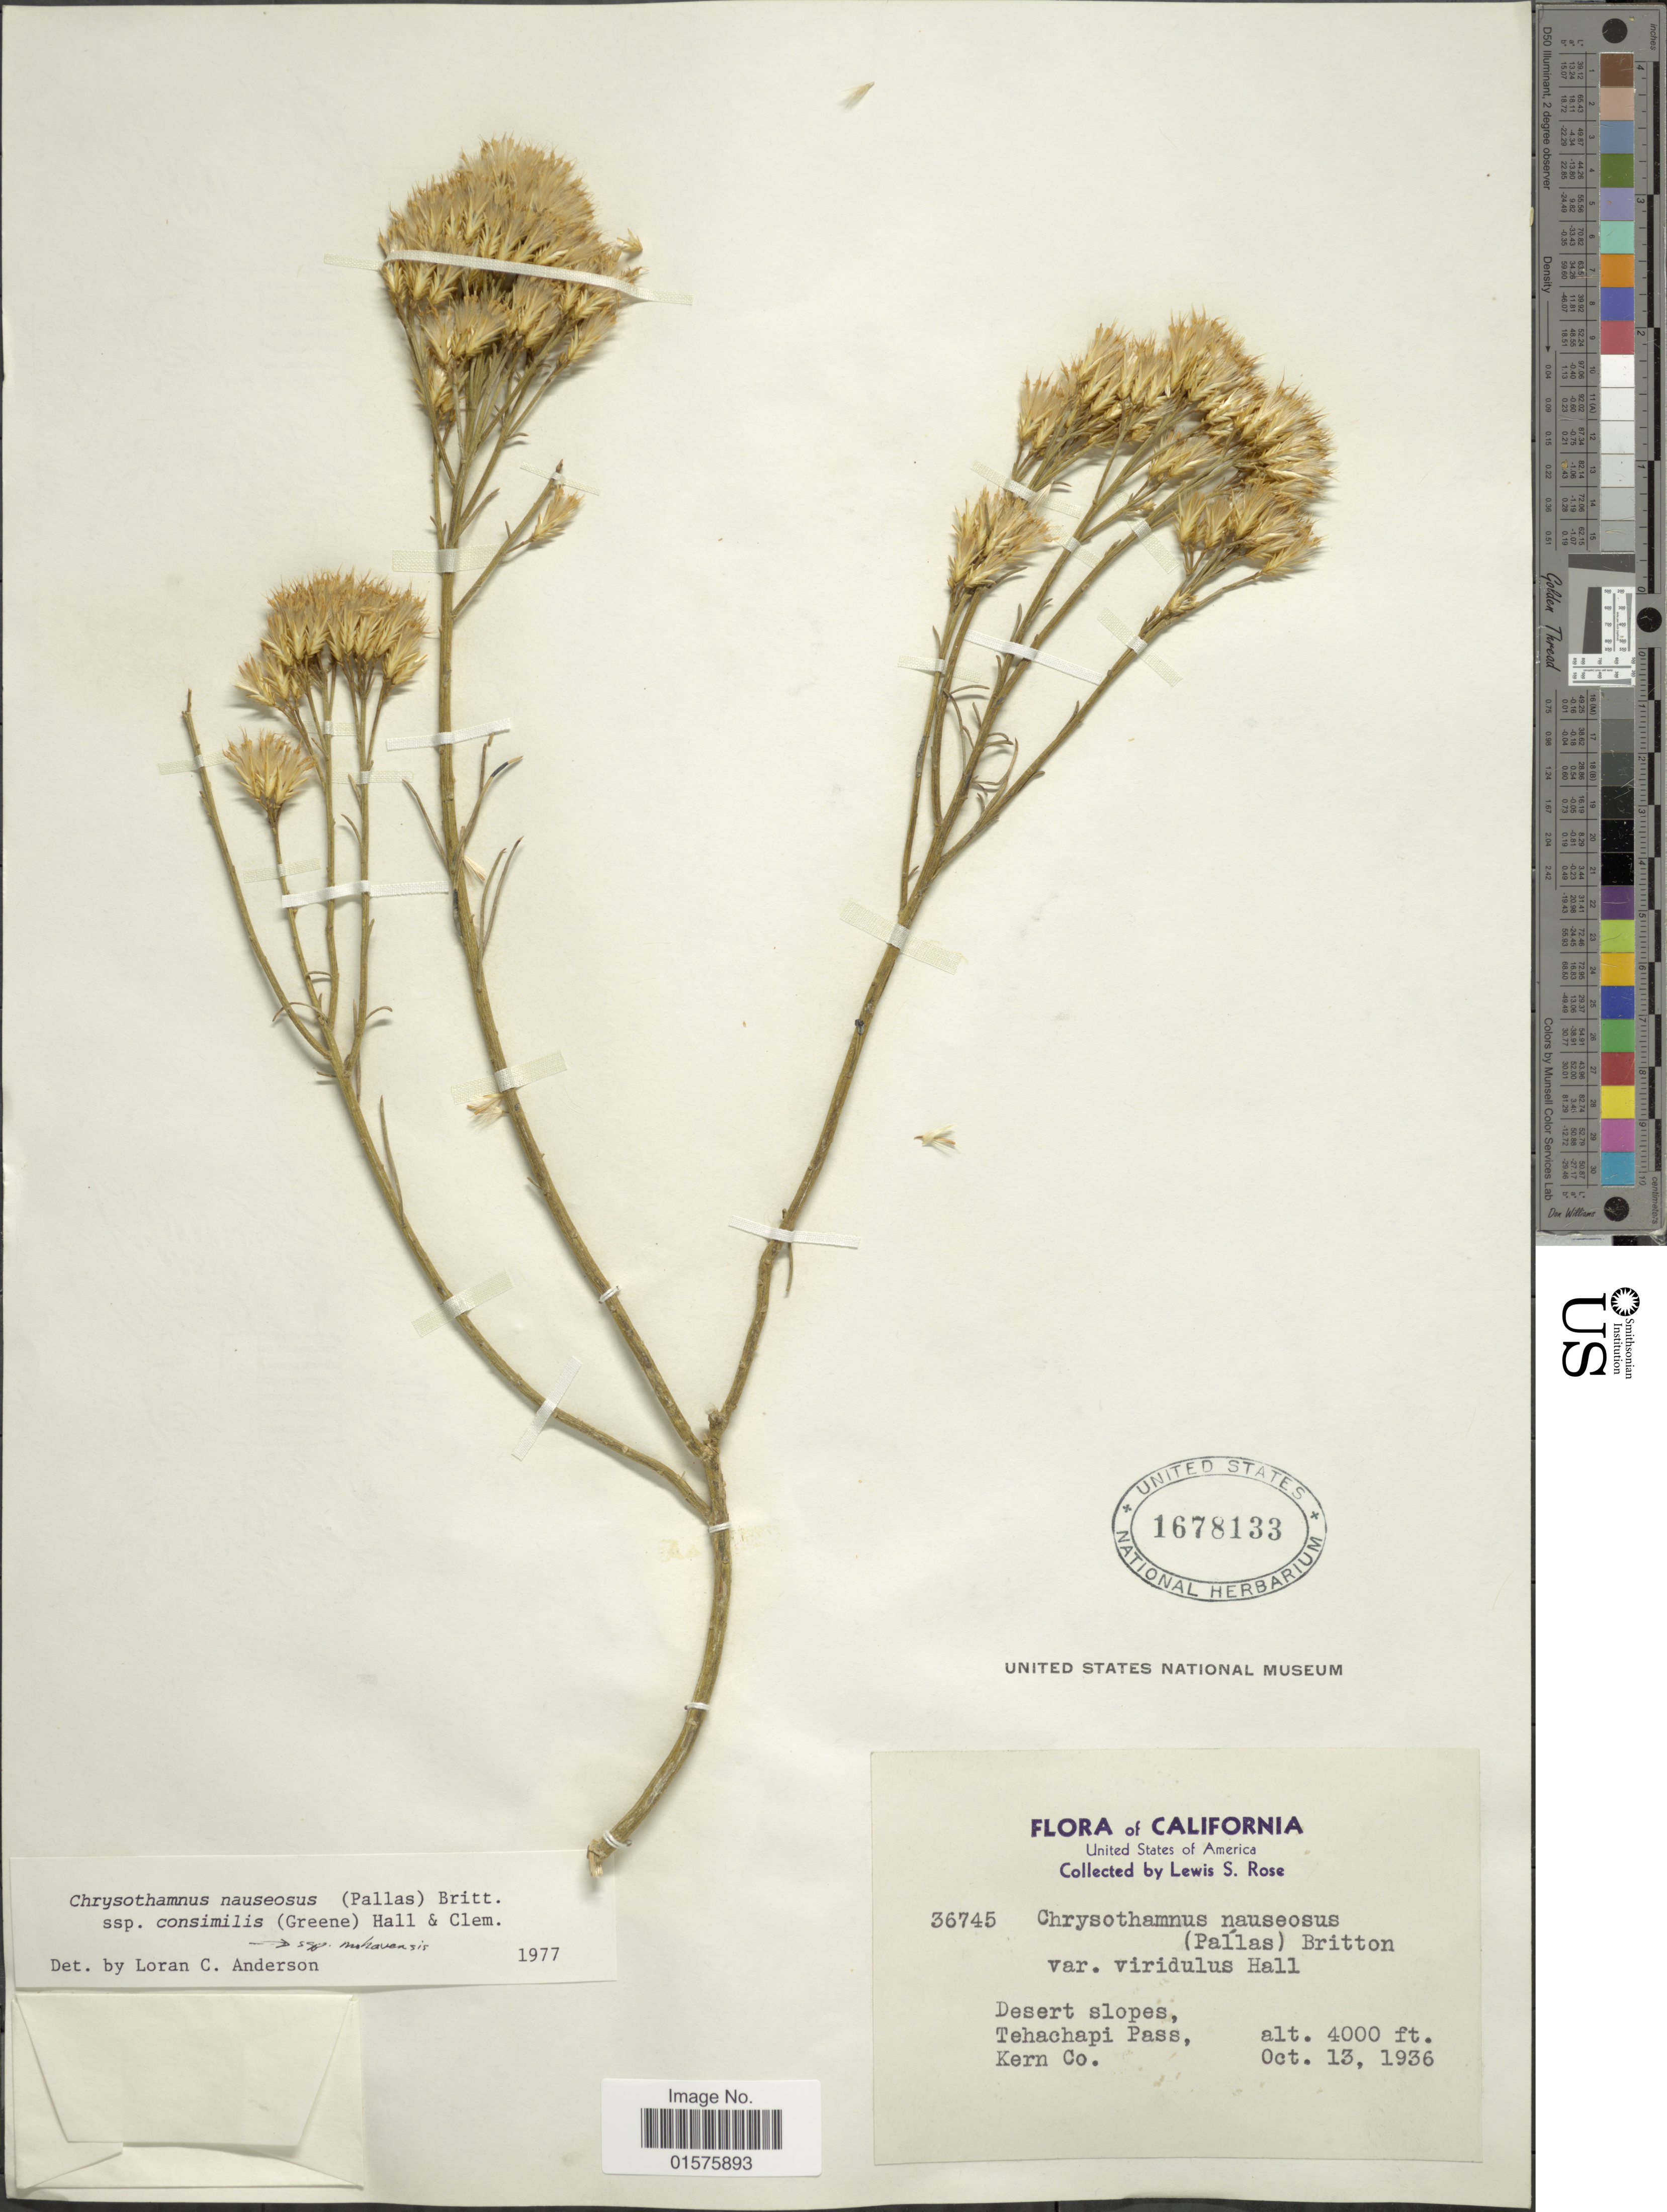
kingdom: Plantae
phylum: Tracheophyta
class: Magnoliopsida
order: Asterales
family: Asteraceae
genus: Ericameria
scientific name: Ericameria nauseosa var. oreophila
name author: (A. Nelson) G.L. Nesom & G.I. Baird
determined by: Urbatsch, Lowell E., Curator (LSU), Louisiana State University (UNITED STATES)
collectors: L. S. Rose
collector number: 36745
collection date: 1936-10-13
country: United States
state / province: California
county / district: Kern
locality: Tehachapi Pass, Kern Co.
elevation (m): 1219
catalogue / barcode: US 1678133